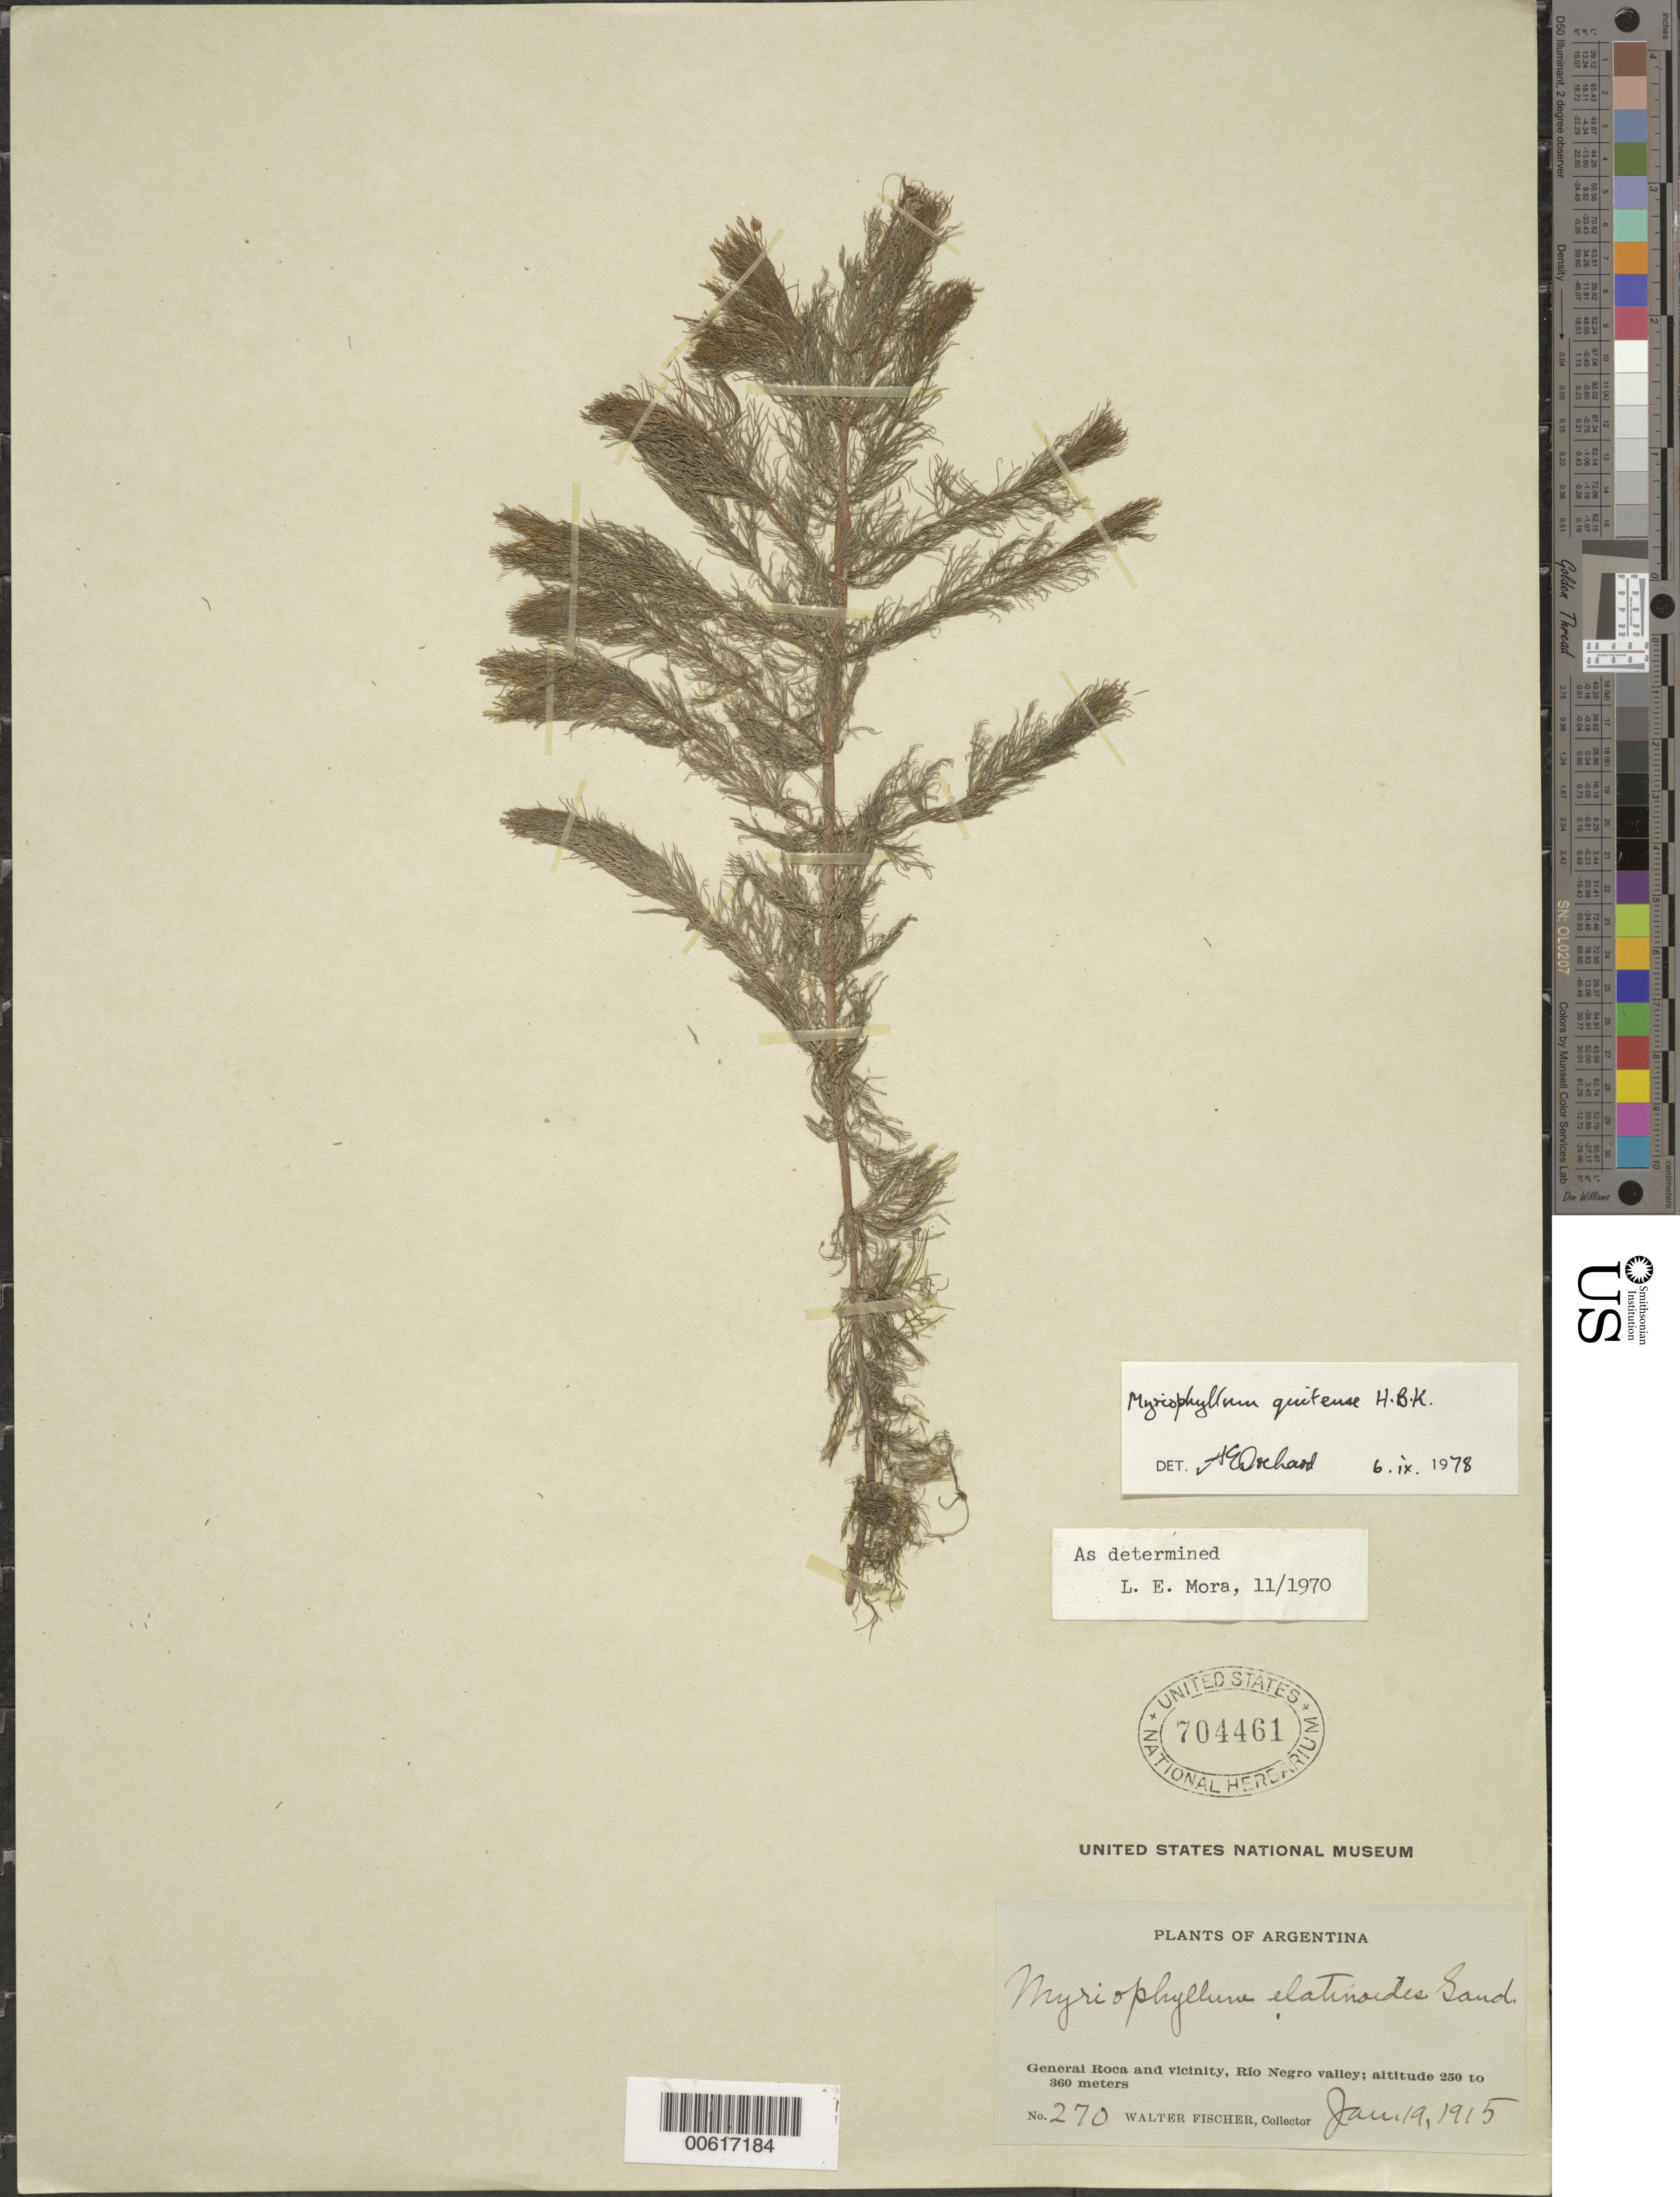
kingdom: Plantae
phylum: Tracheophyta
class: Magnoliopsida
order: Saxifragales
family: Haloragaceae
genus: Myriophyllum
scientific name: Myriophyllum quitense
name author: Kunth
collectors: W. Fischer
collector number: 270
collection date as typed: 19 Jan 1915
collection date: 1915-01-19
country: Argentina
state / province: Rio Negro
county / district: General Roca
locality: General Roca, Rio Negro Valley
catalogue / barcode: US 704461